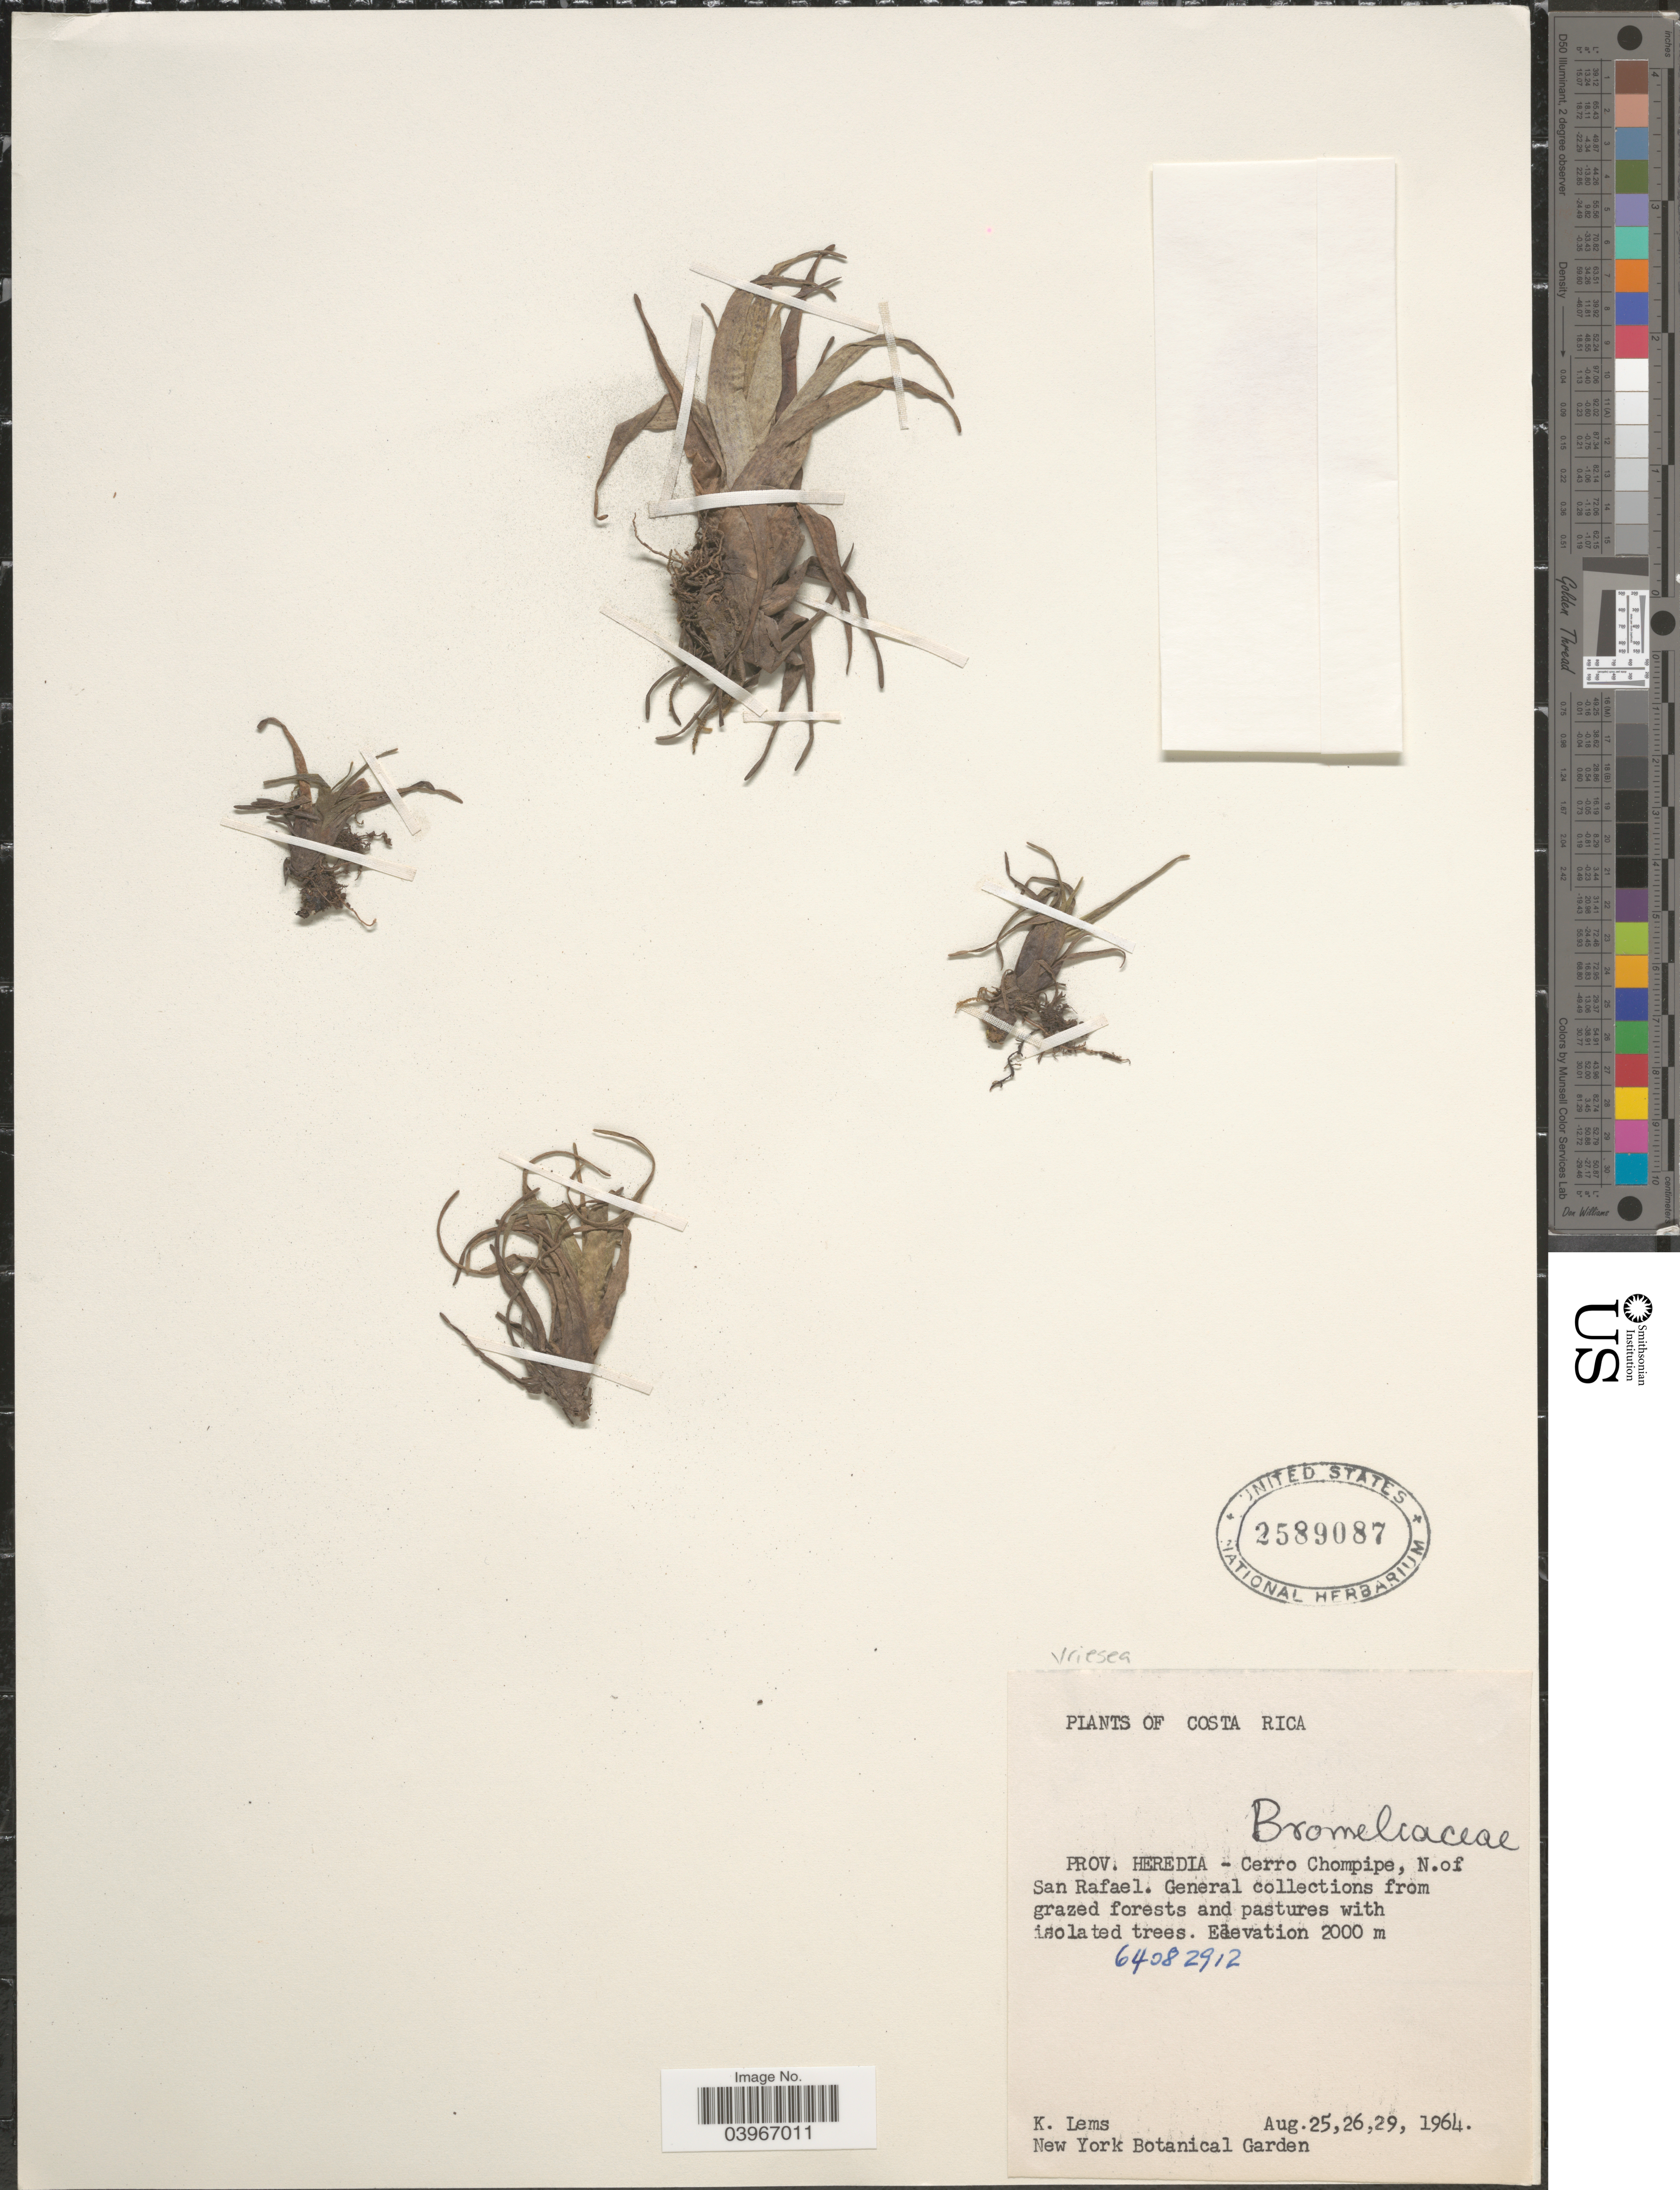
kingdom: Plantae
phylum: Tracheophyta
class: Liliopsida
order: Poales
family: Bromeliaceae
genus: Vriesea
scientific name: Vriesea sp.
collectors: K. Lems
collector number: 64082912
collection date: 1964-08-25/1964-08-29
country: Costa Rica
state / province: Heredia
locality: Cerro Chompipe, N. of San Rafael.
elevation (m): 2000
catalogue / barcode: US 2589087